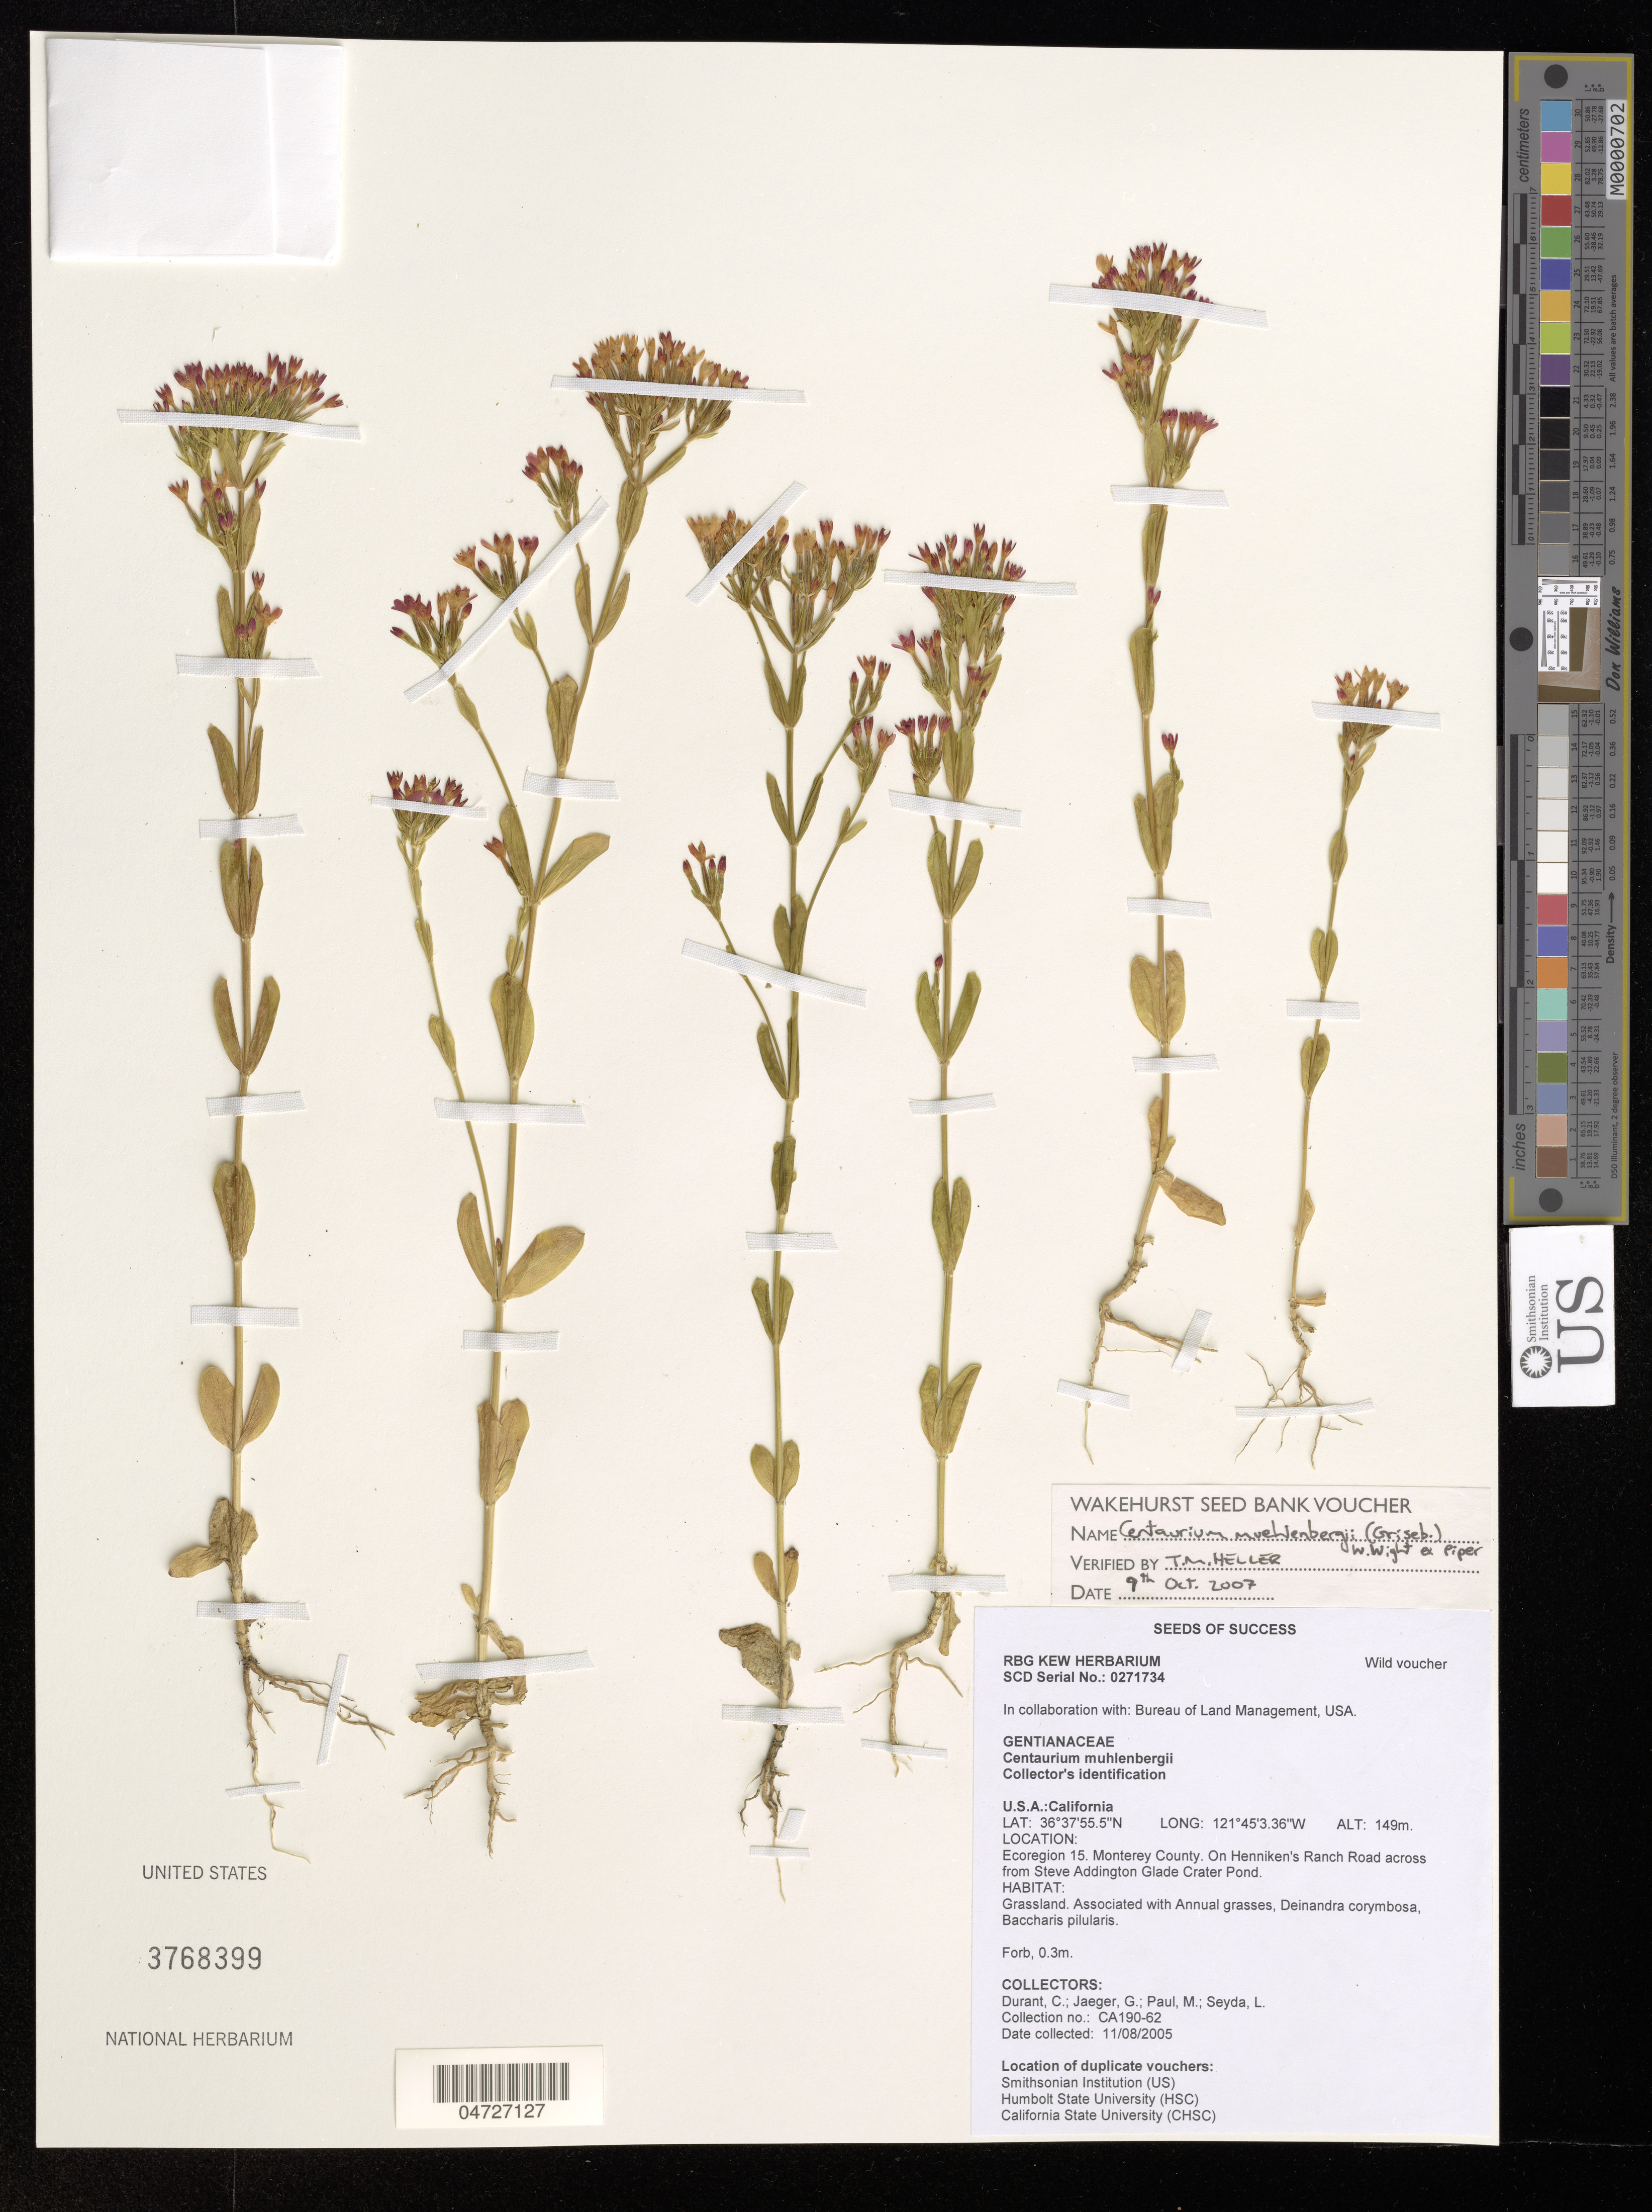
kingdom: Plantae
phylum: Tracheophyta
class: Magnoliopsida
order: Gentianales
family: Gentianaceae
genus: Centaurium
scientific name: Centaurium muehlenbergii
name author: (Griseb.) W. Wight ex Piper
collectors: C. Durant, G. Jaeger, M. Paul & L. Seyda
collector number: CA190-62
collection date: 2005-08-11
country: United States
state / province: California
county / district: Monterey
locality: Ecoregion 15. Monterey County. On Henniken's Ranch Road across from Steve Addington Glade Crater Pond.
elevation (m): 149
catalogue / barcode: US 3768399